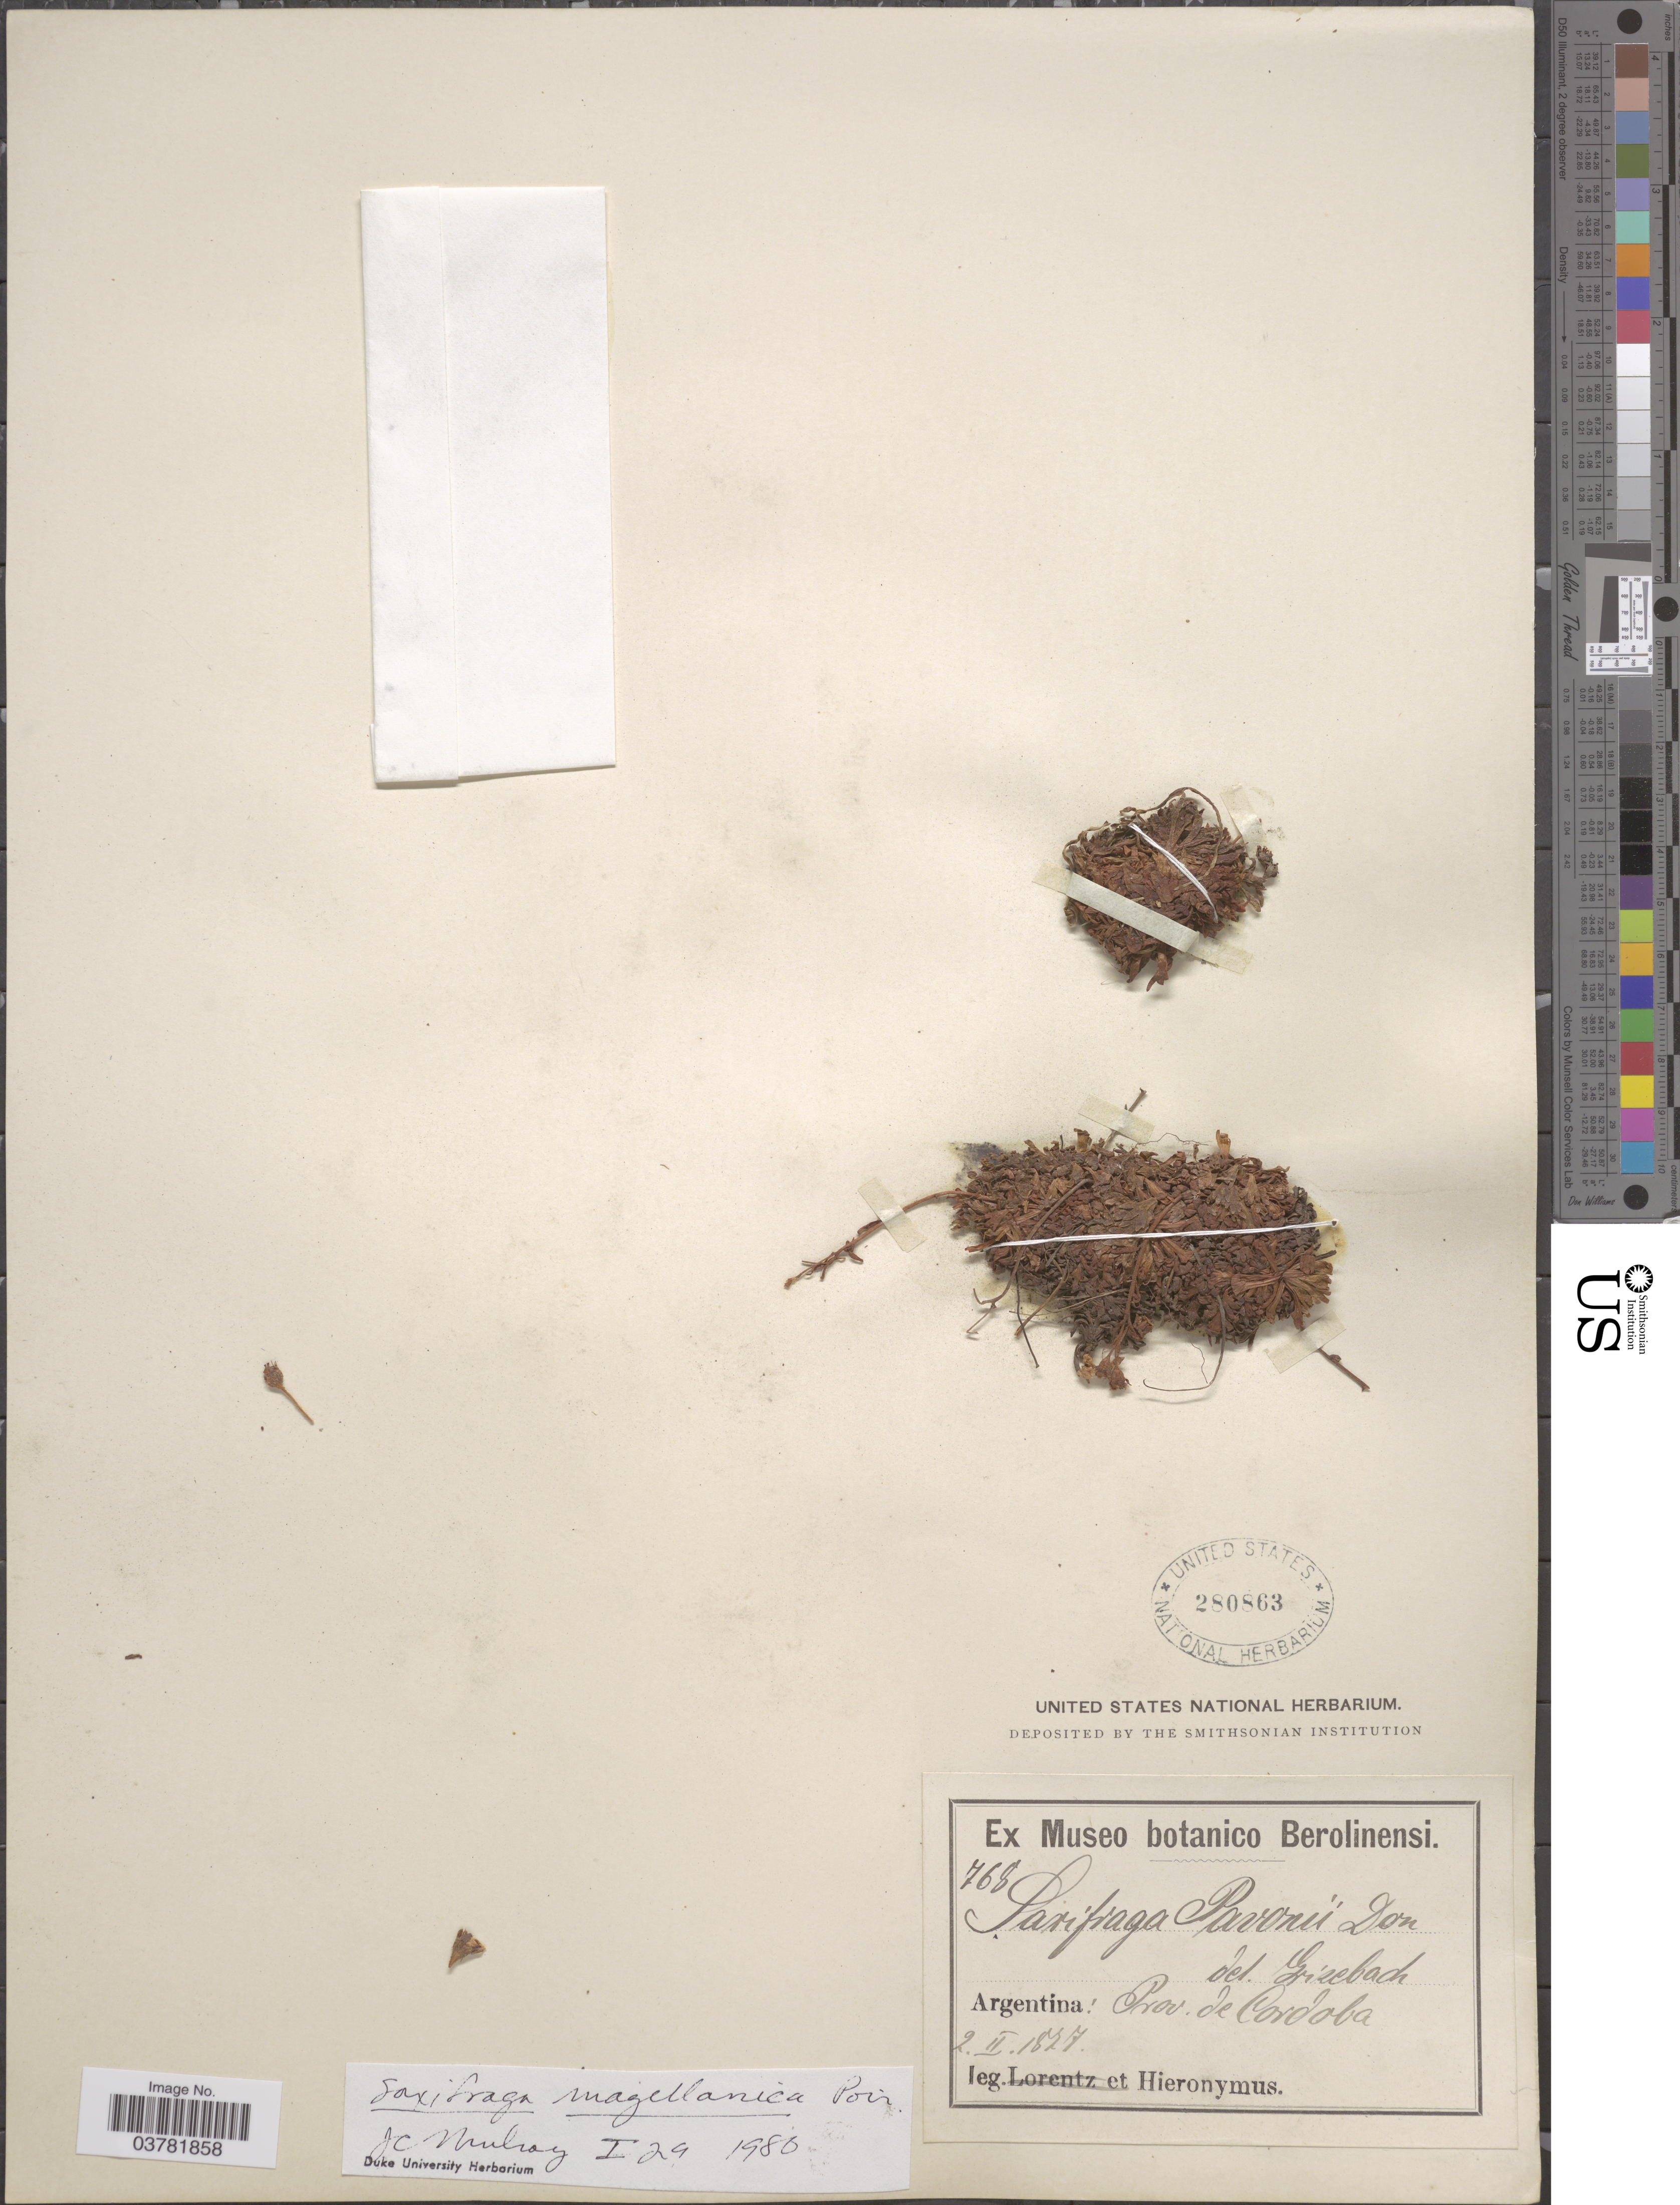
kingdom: Plantae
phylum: Tracheophyta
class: Magnoliopsida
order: Saxifragales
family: Saxifragaceae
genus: Saxifraga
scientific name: Saxifraga magellanica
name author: Poir.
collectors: -. Hieronymus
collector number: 768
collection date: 1847-02-02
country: Argentina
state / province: Cordoba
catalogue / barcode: US 280863